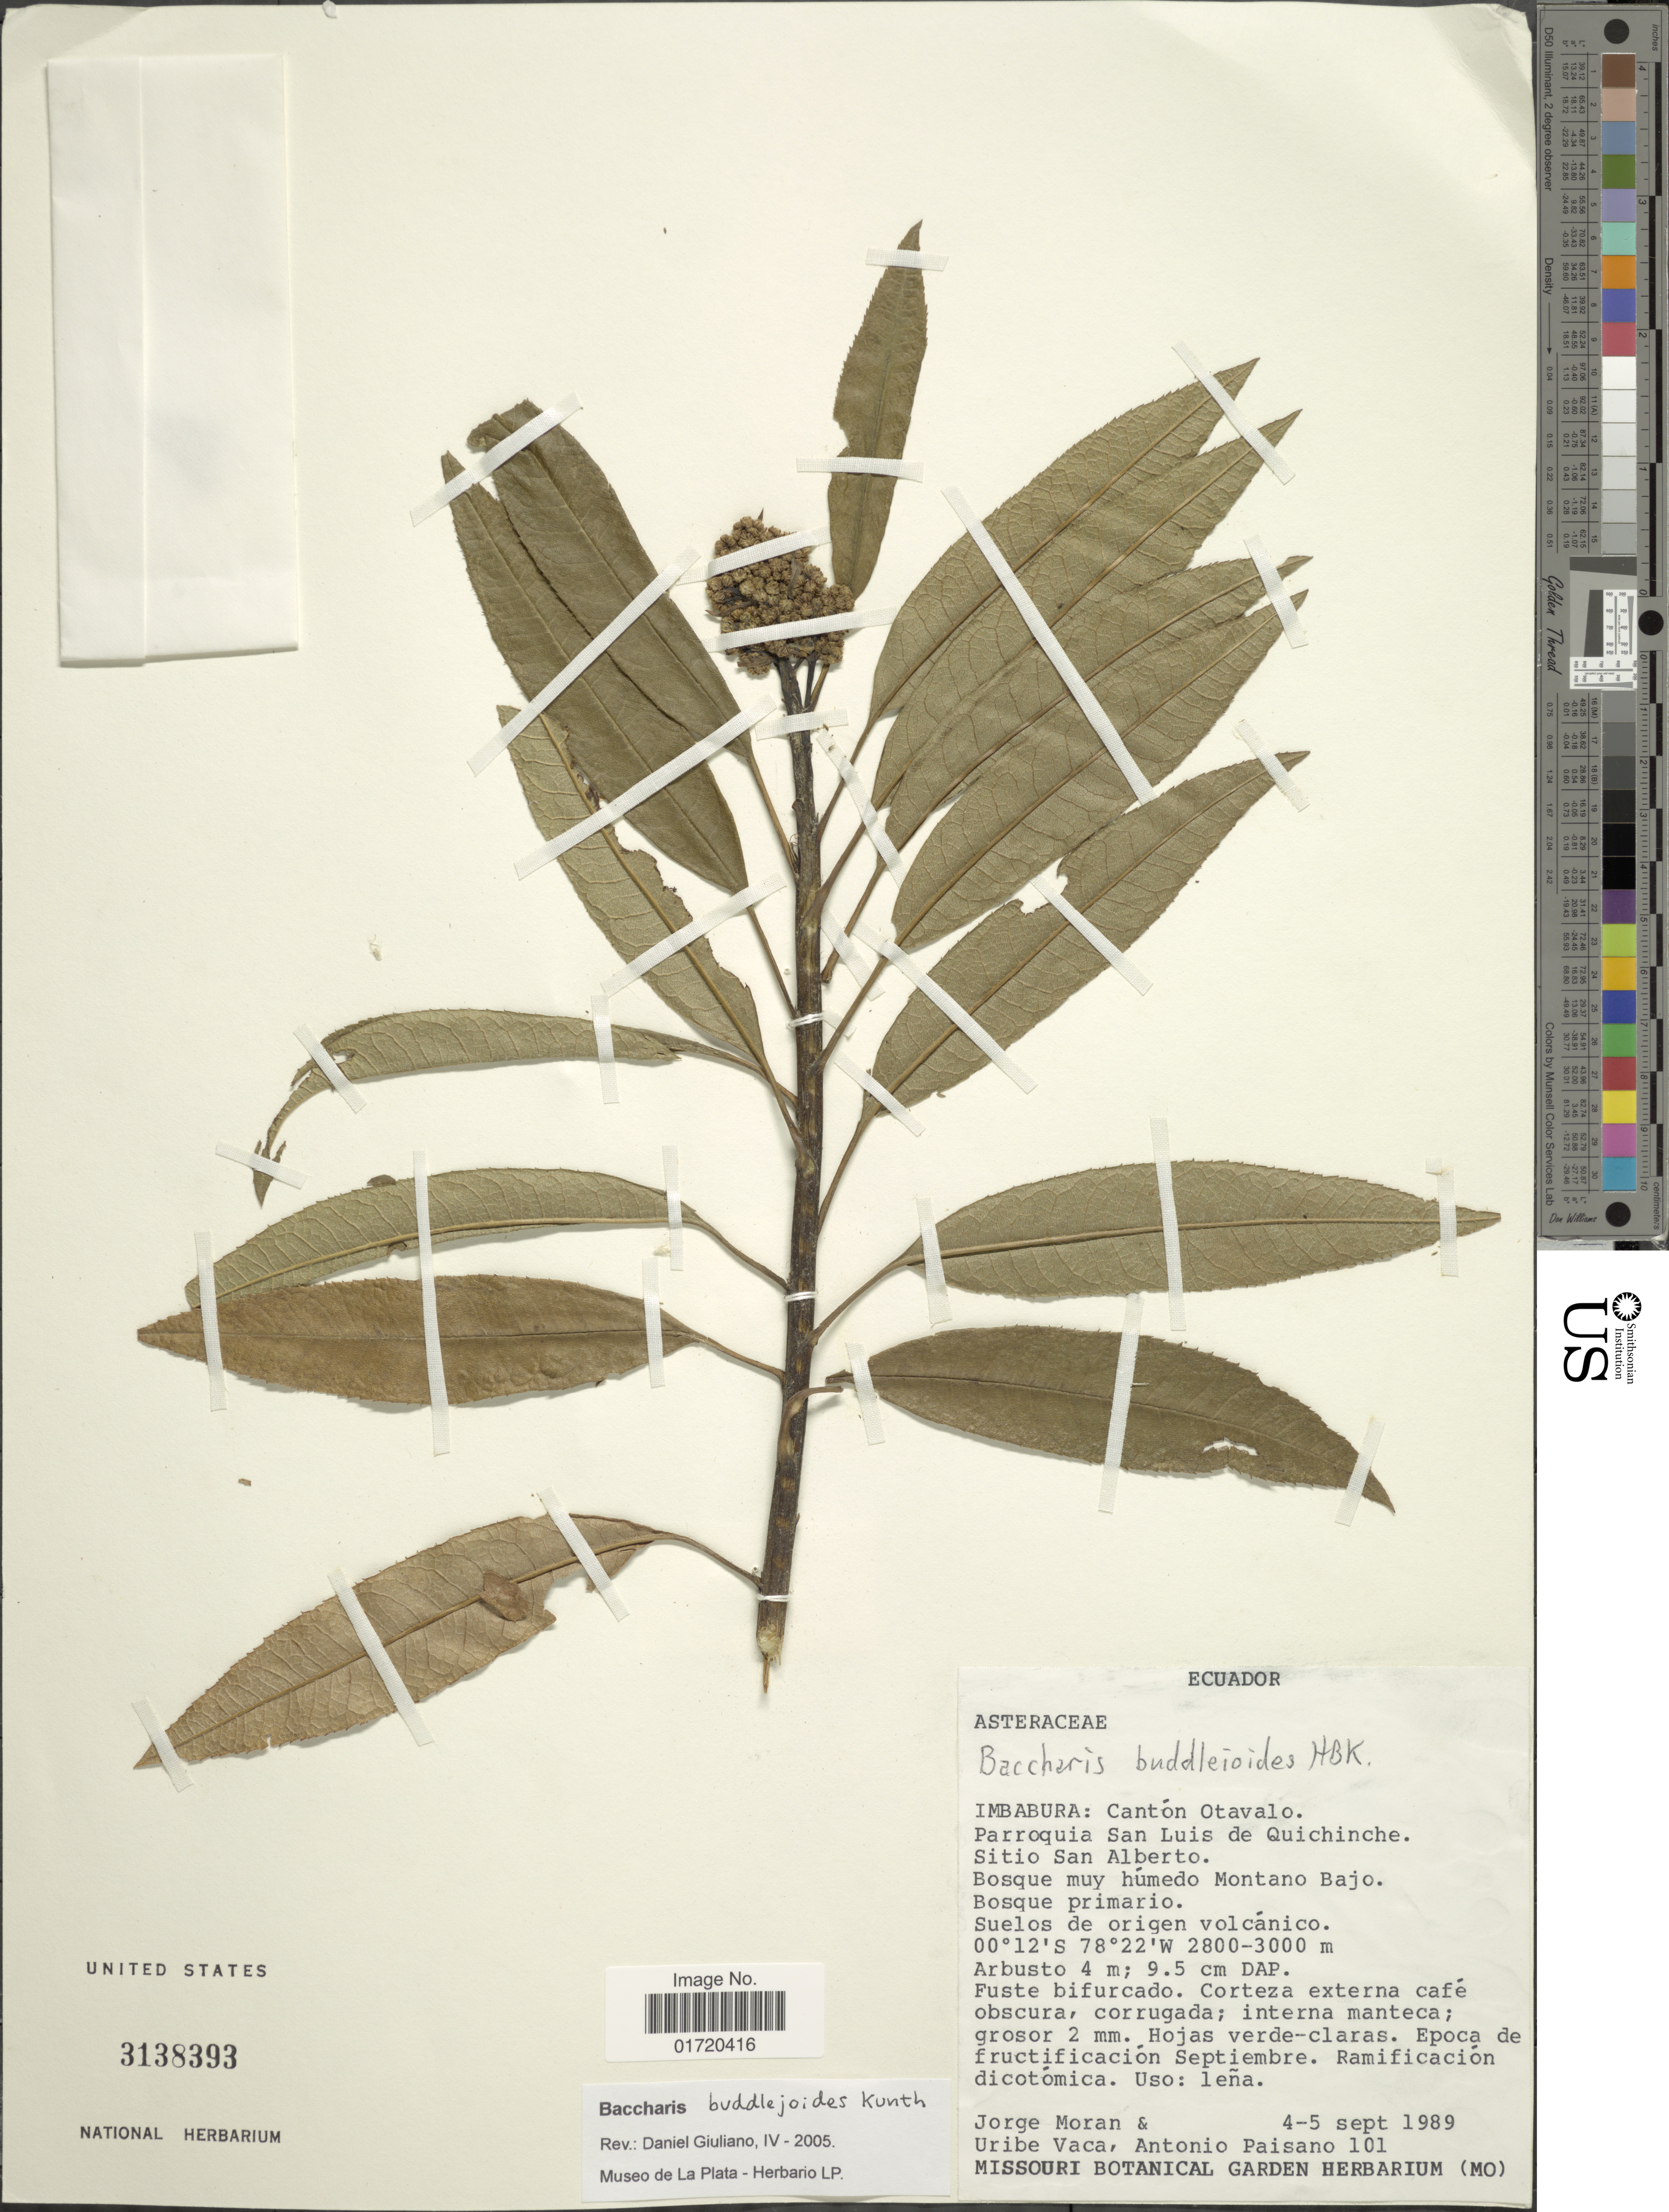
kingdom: Plantae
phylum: Tracheophyta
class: Magnoliopsida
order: Asterales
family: Asteraceae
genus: Baccharis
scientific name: Baccharis buddlejoides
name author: Kunth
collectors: J. Moran, U. Vaca & A. Paisano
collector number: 101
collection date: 1989-09-04/1989-09-05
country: Ecuador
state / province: Imbabura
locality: Canton Otavalo. Parroquia San Luis de Quinchinche. Sioo San Alperto.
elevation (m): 2800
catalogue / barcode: US 3138393